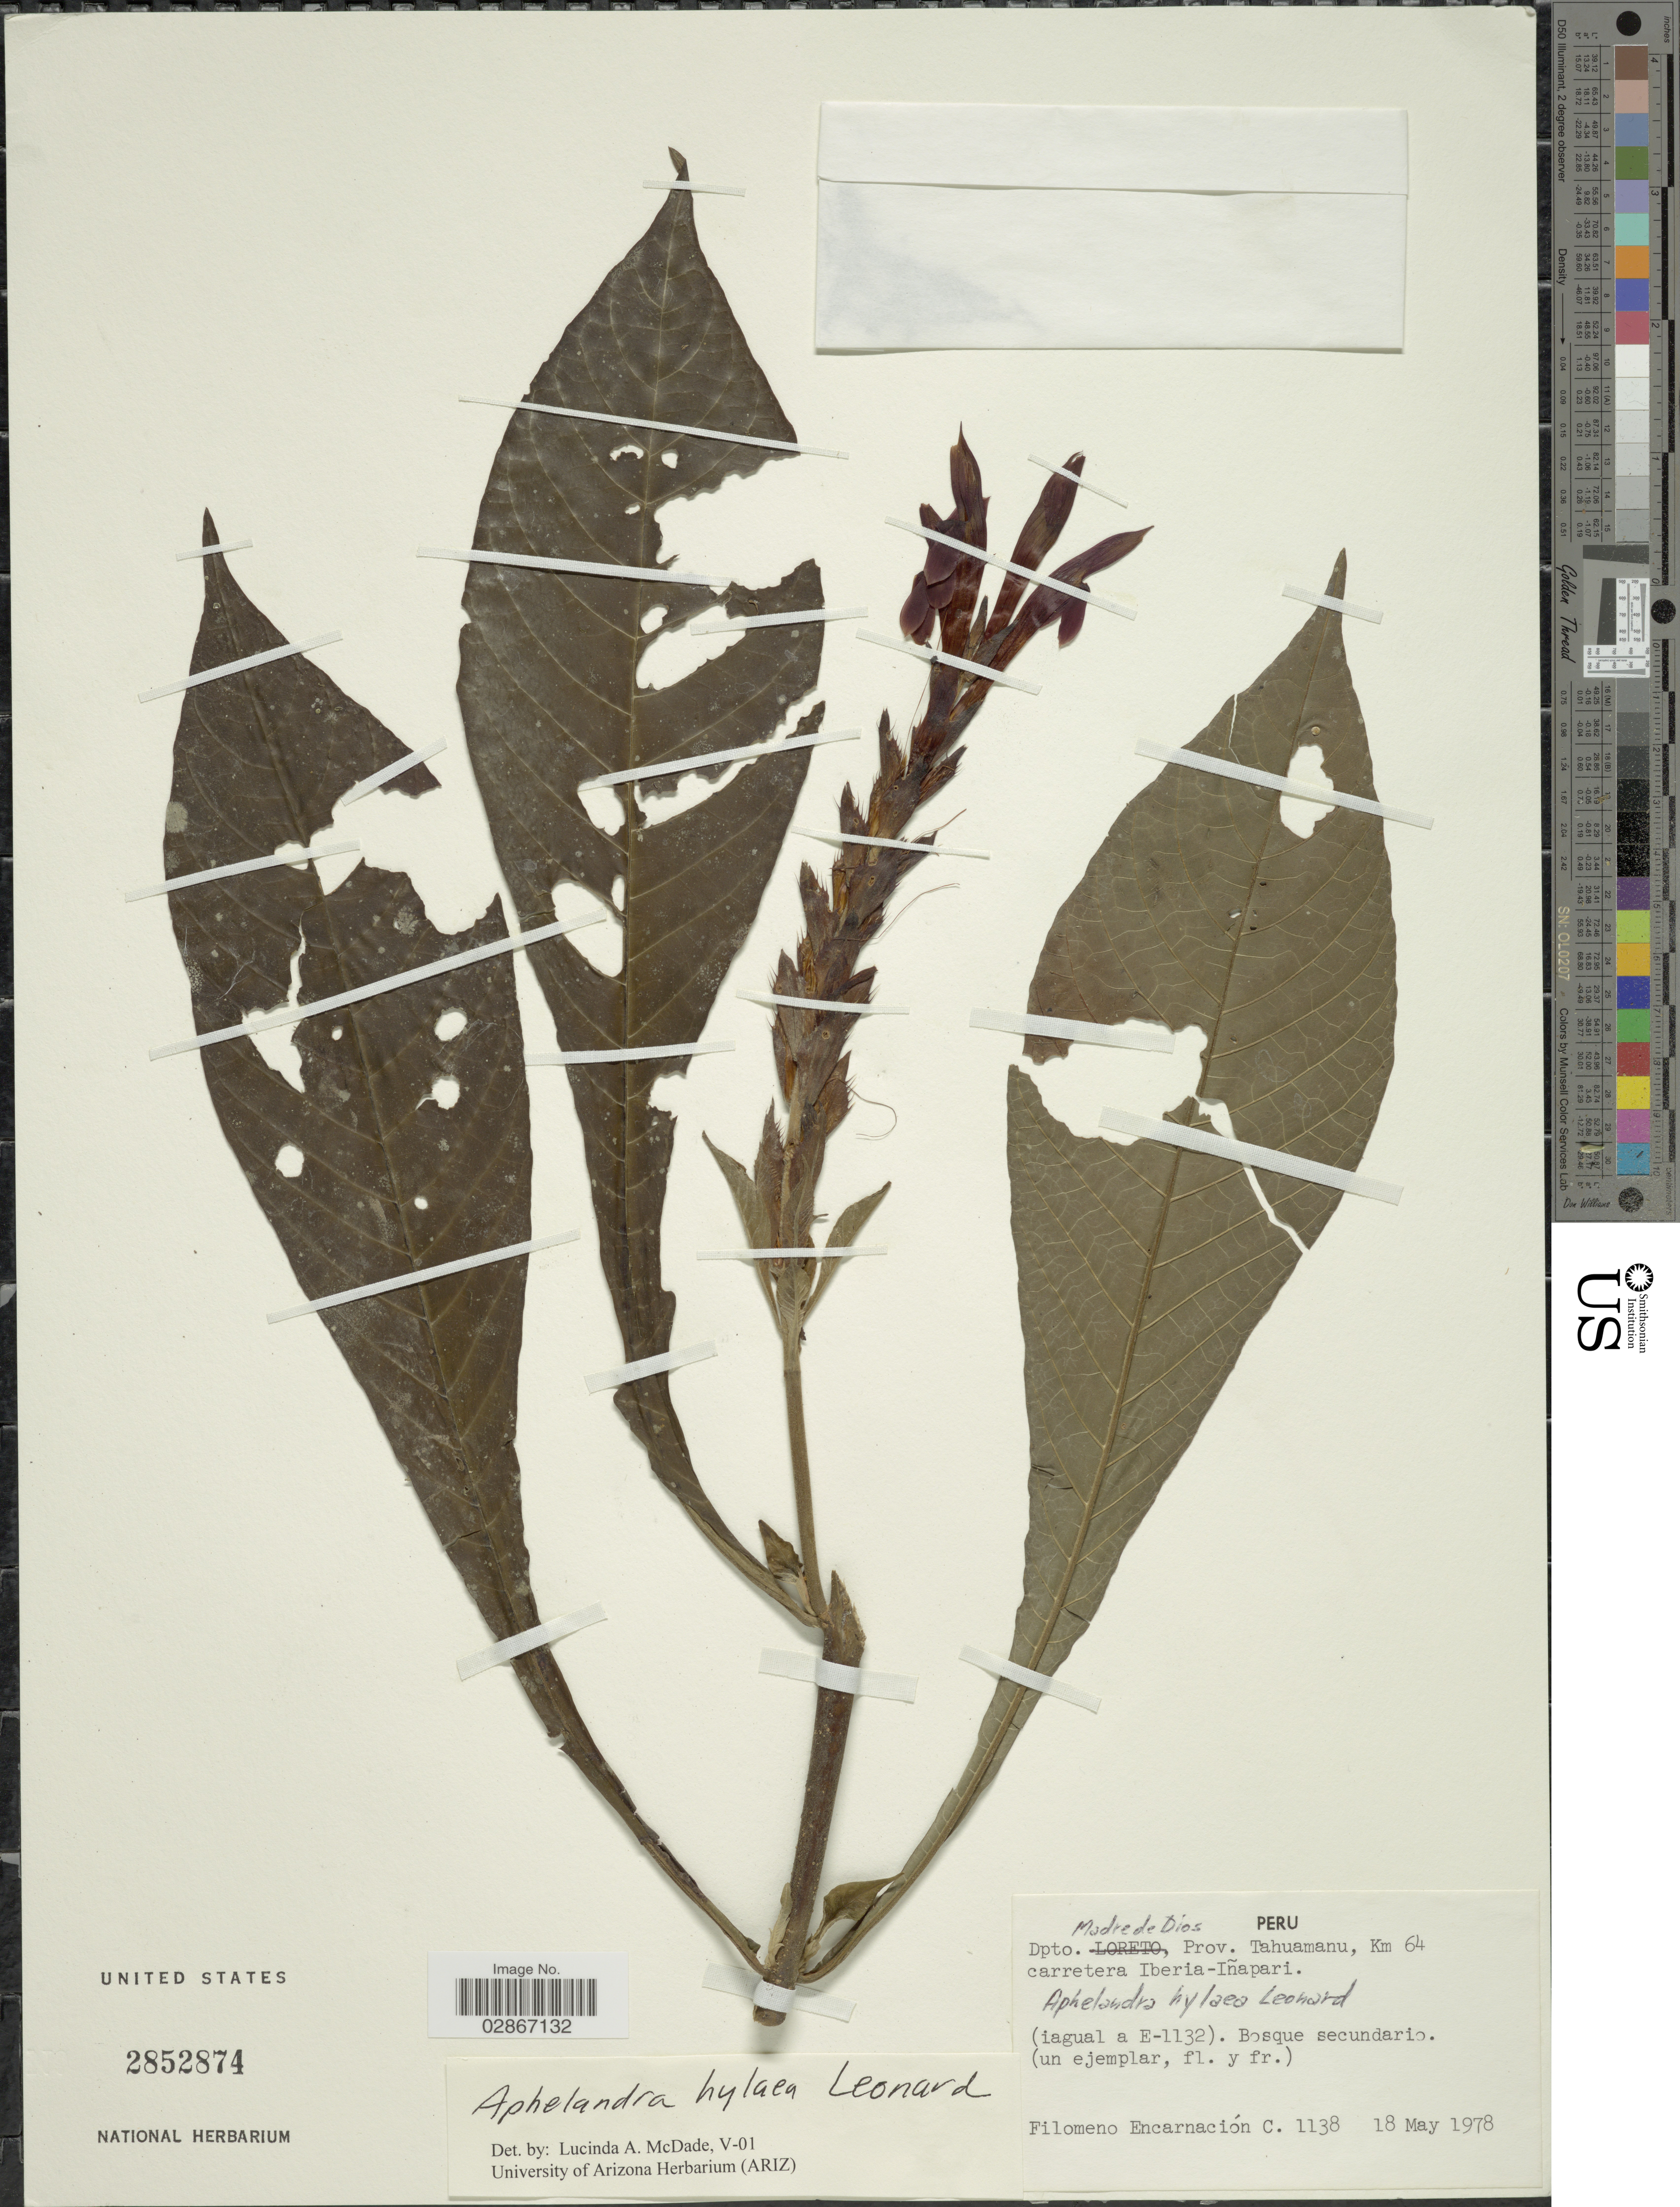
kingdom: Plantae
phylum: Tracheophyta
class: Magnoliopsida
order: Lamiales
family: Acanthaceae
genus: Aphelandra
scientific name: Aphelandra hylaea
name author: Leonard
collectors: F. Encarnación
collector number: C1138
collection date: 1978-05-18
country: Peru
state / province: Madre de Dios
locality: Dpto. Madre de Dios, Prov. Tahuamanu, Km 64 carretera Iberia-Iñapari.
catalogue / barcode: US 2852874